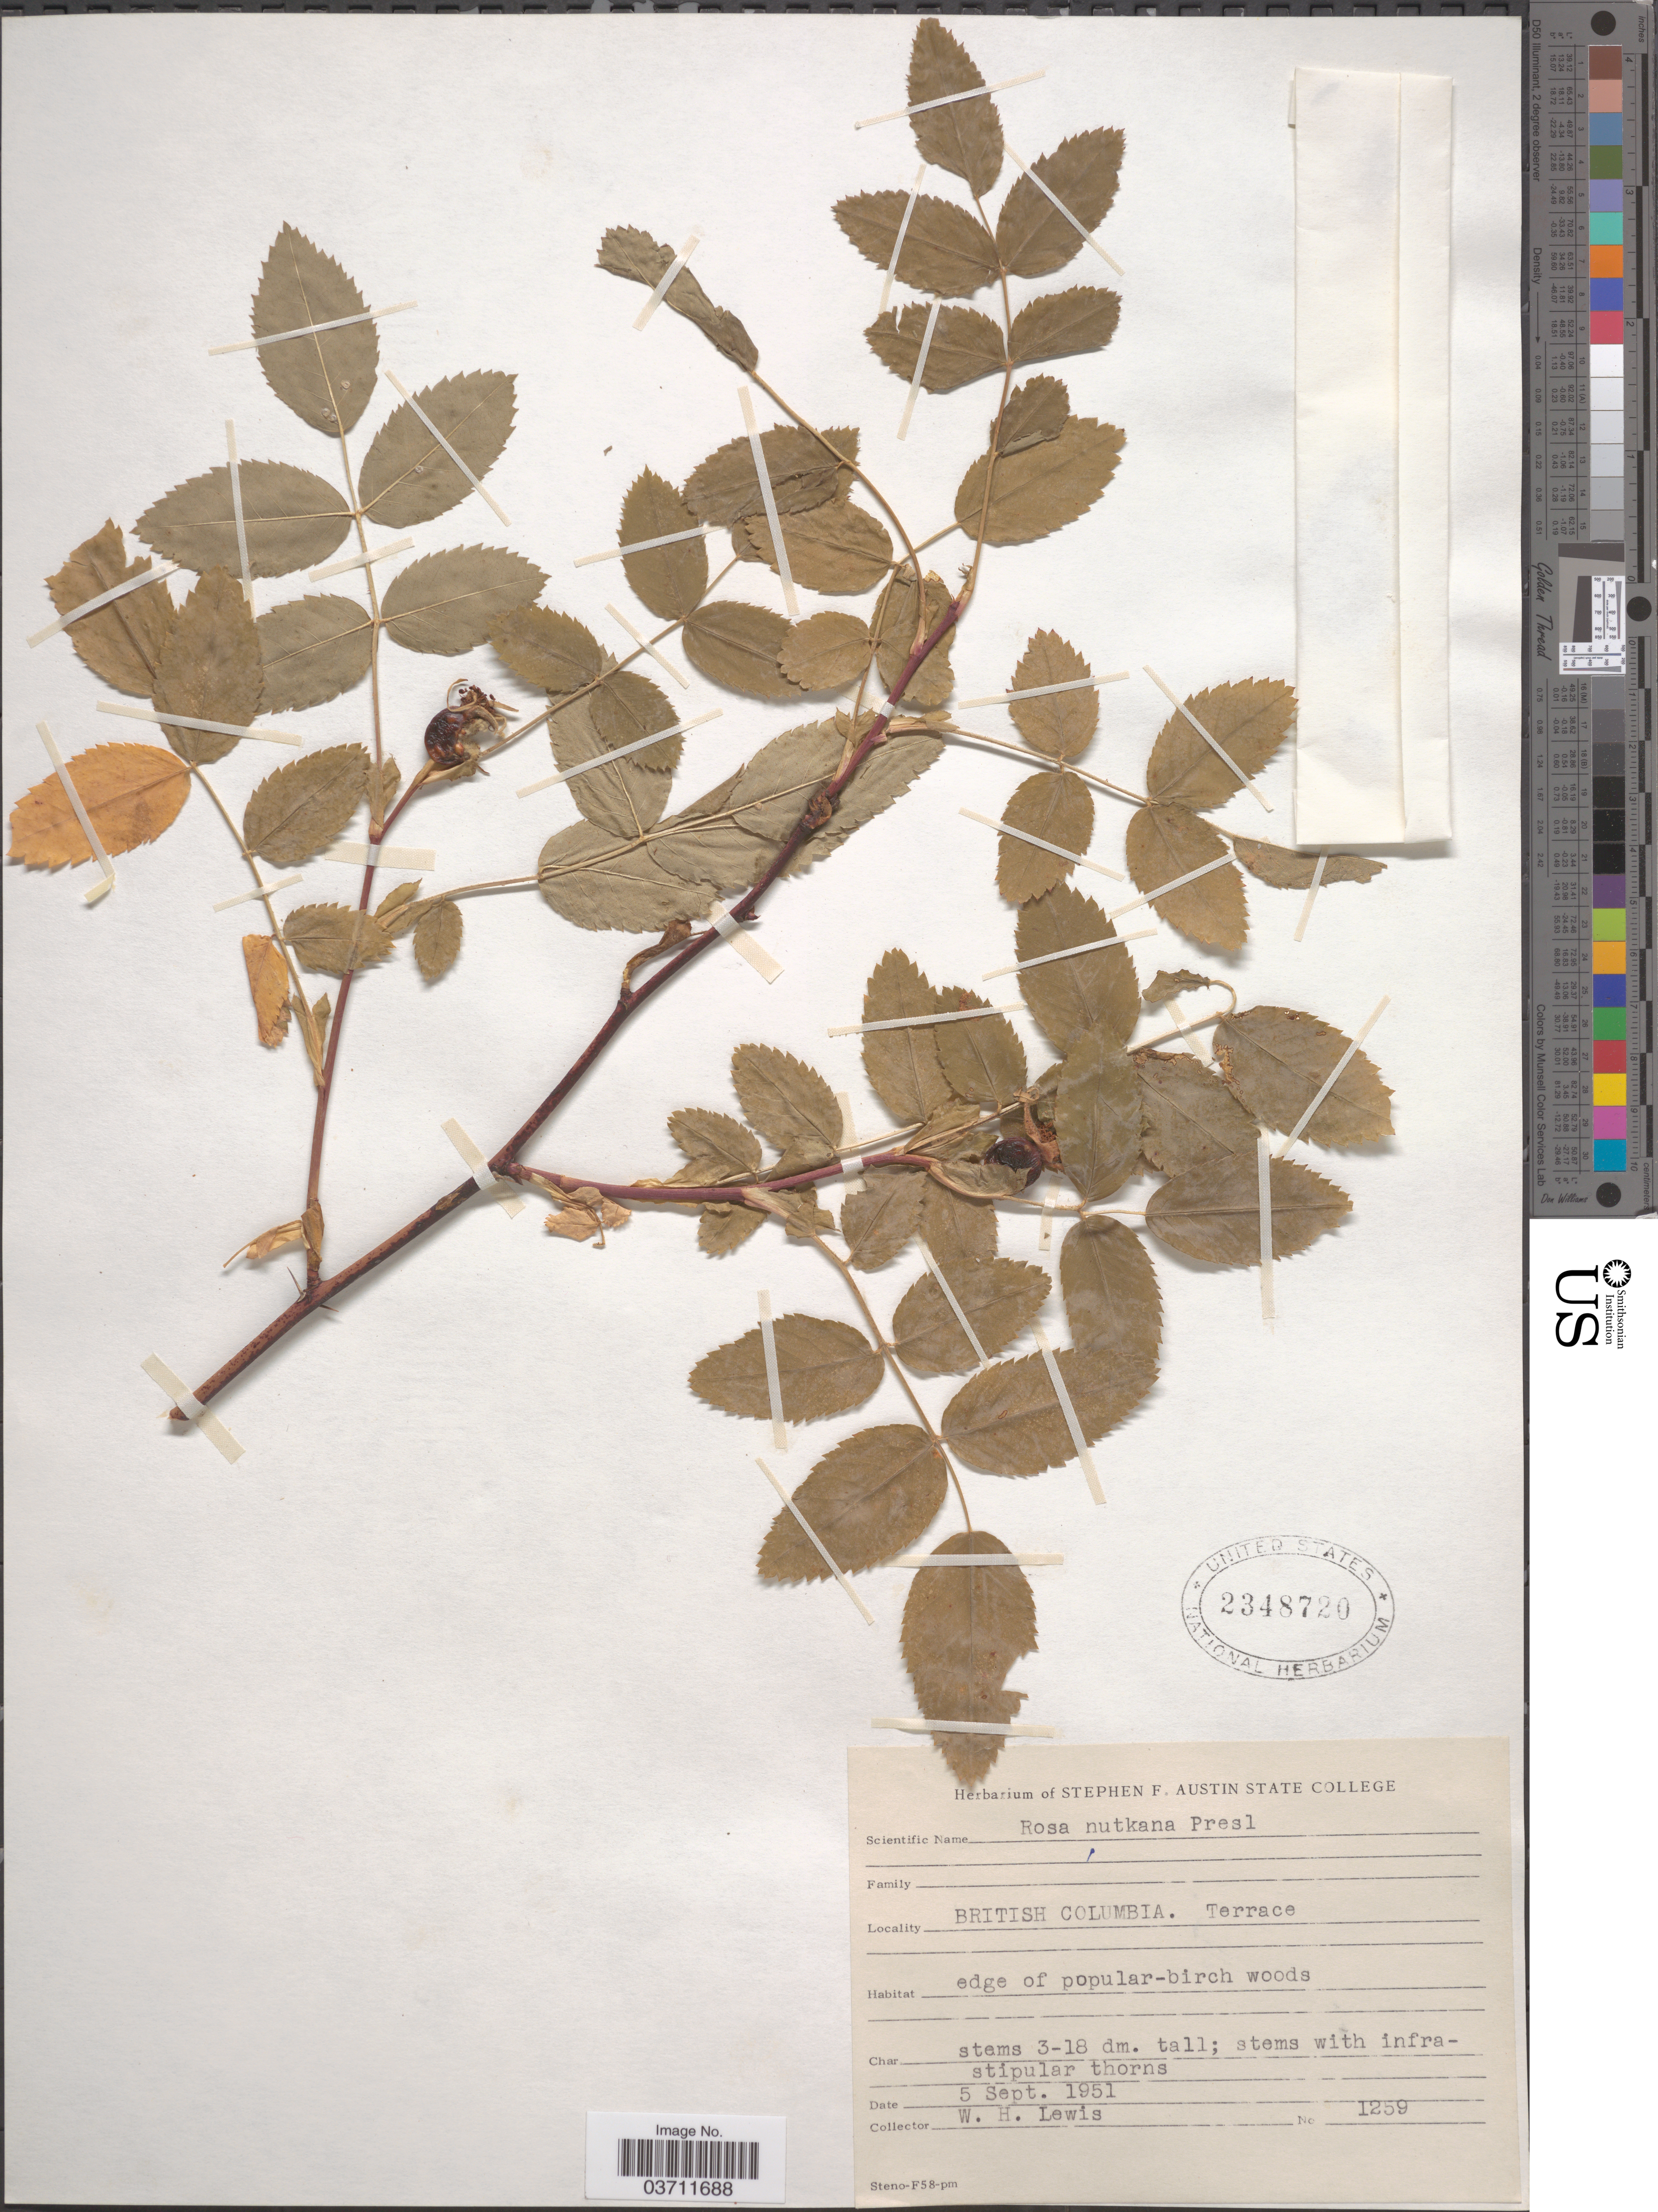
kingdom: Plantae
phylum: Tracheophyta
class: Magnoliopsida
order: Rosales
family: Rosaceae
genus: Rosa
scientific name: Rosa nutkana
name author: C. Presl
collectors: W. H. Lewis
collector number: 1259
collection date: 1951-09-05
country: Canada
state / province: British Columbia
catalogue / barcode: US 2348720